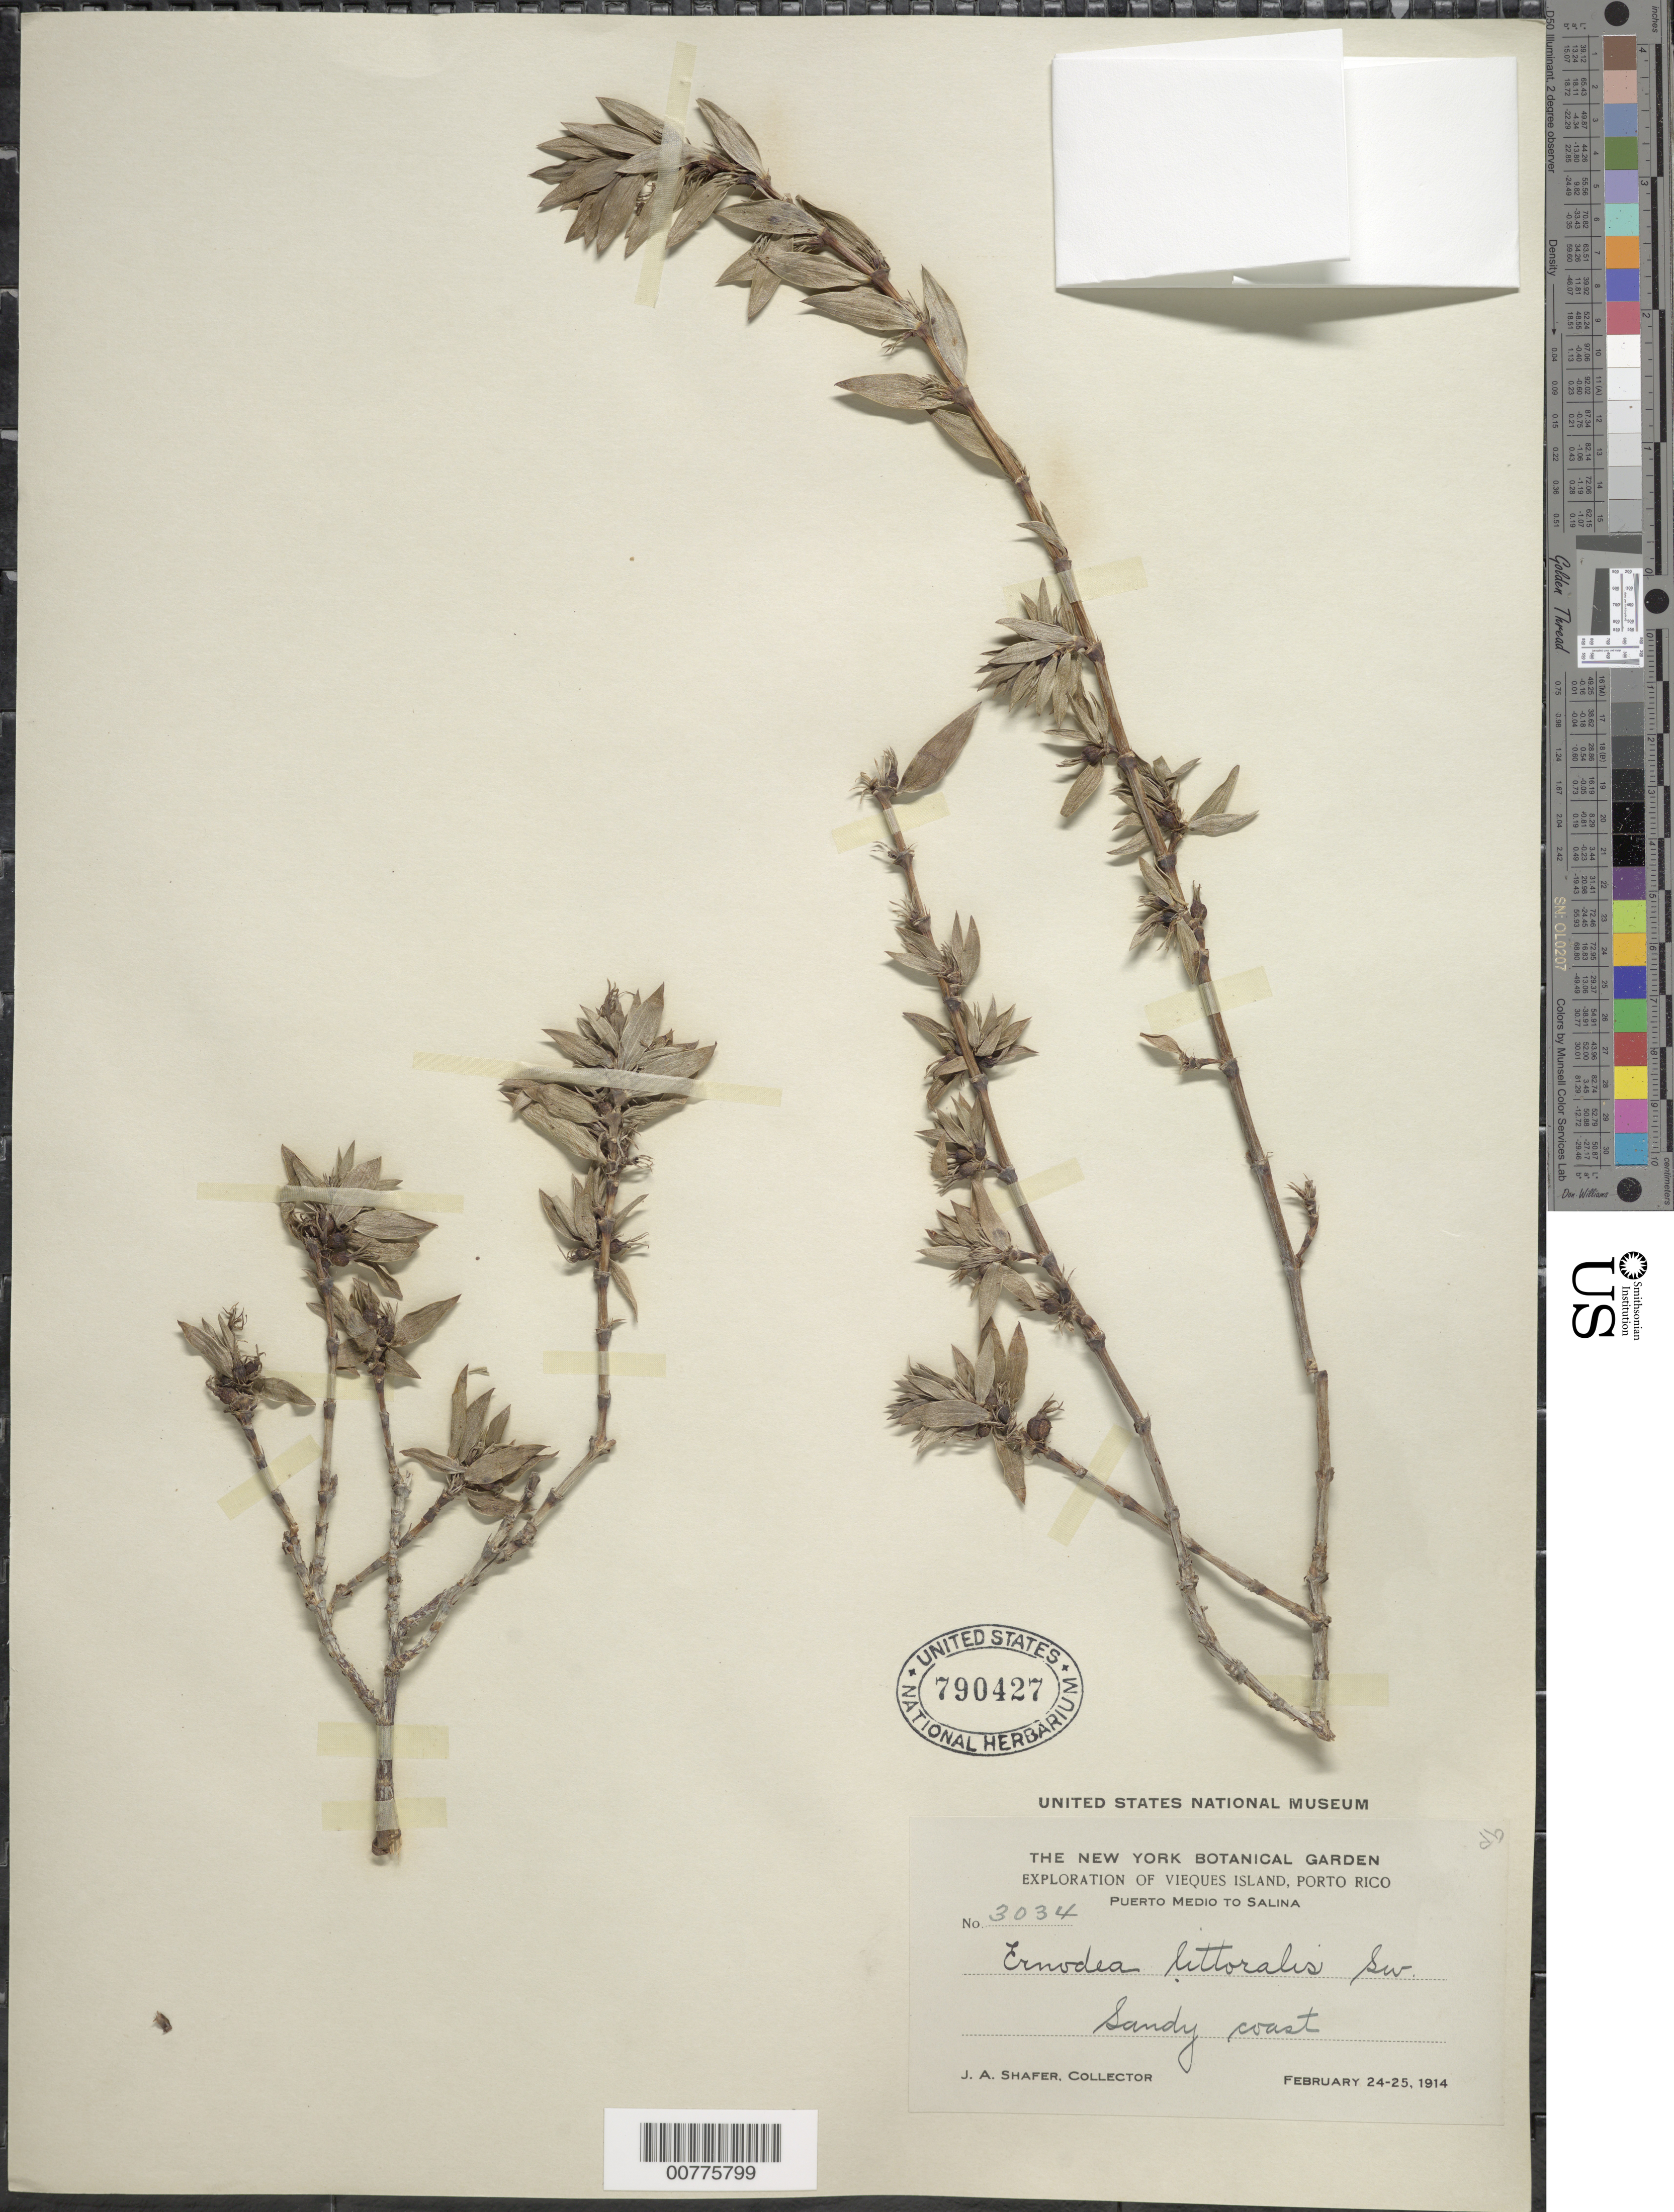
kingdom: Plantae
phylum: Tracheophyta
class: Magnoliopsida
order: Gentianales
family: Rubiaceae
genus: Ernodea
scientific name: Ernodea littoralis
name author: Sw.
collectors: J. A. Shafer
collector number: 3034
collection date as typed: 24 Feb 1914 to 25 Feb 1914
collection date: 1914-02-24/1914-02-25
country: Puerto Rico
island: Vieques I.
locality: Puerto Medio to Salina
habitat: Sandy coast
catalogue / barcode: US 790427